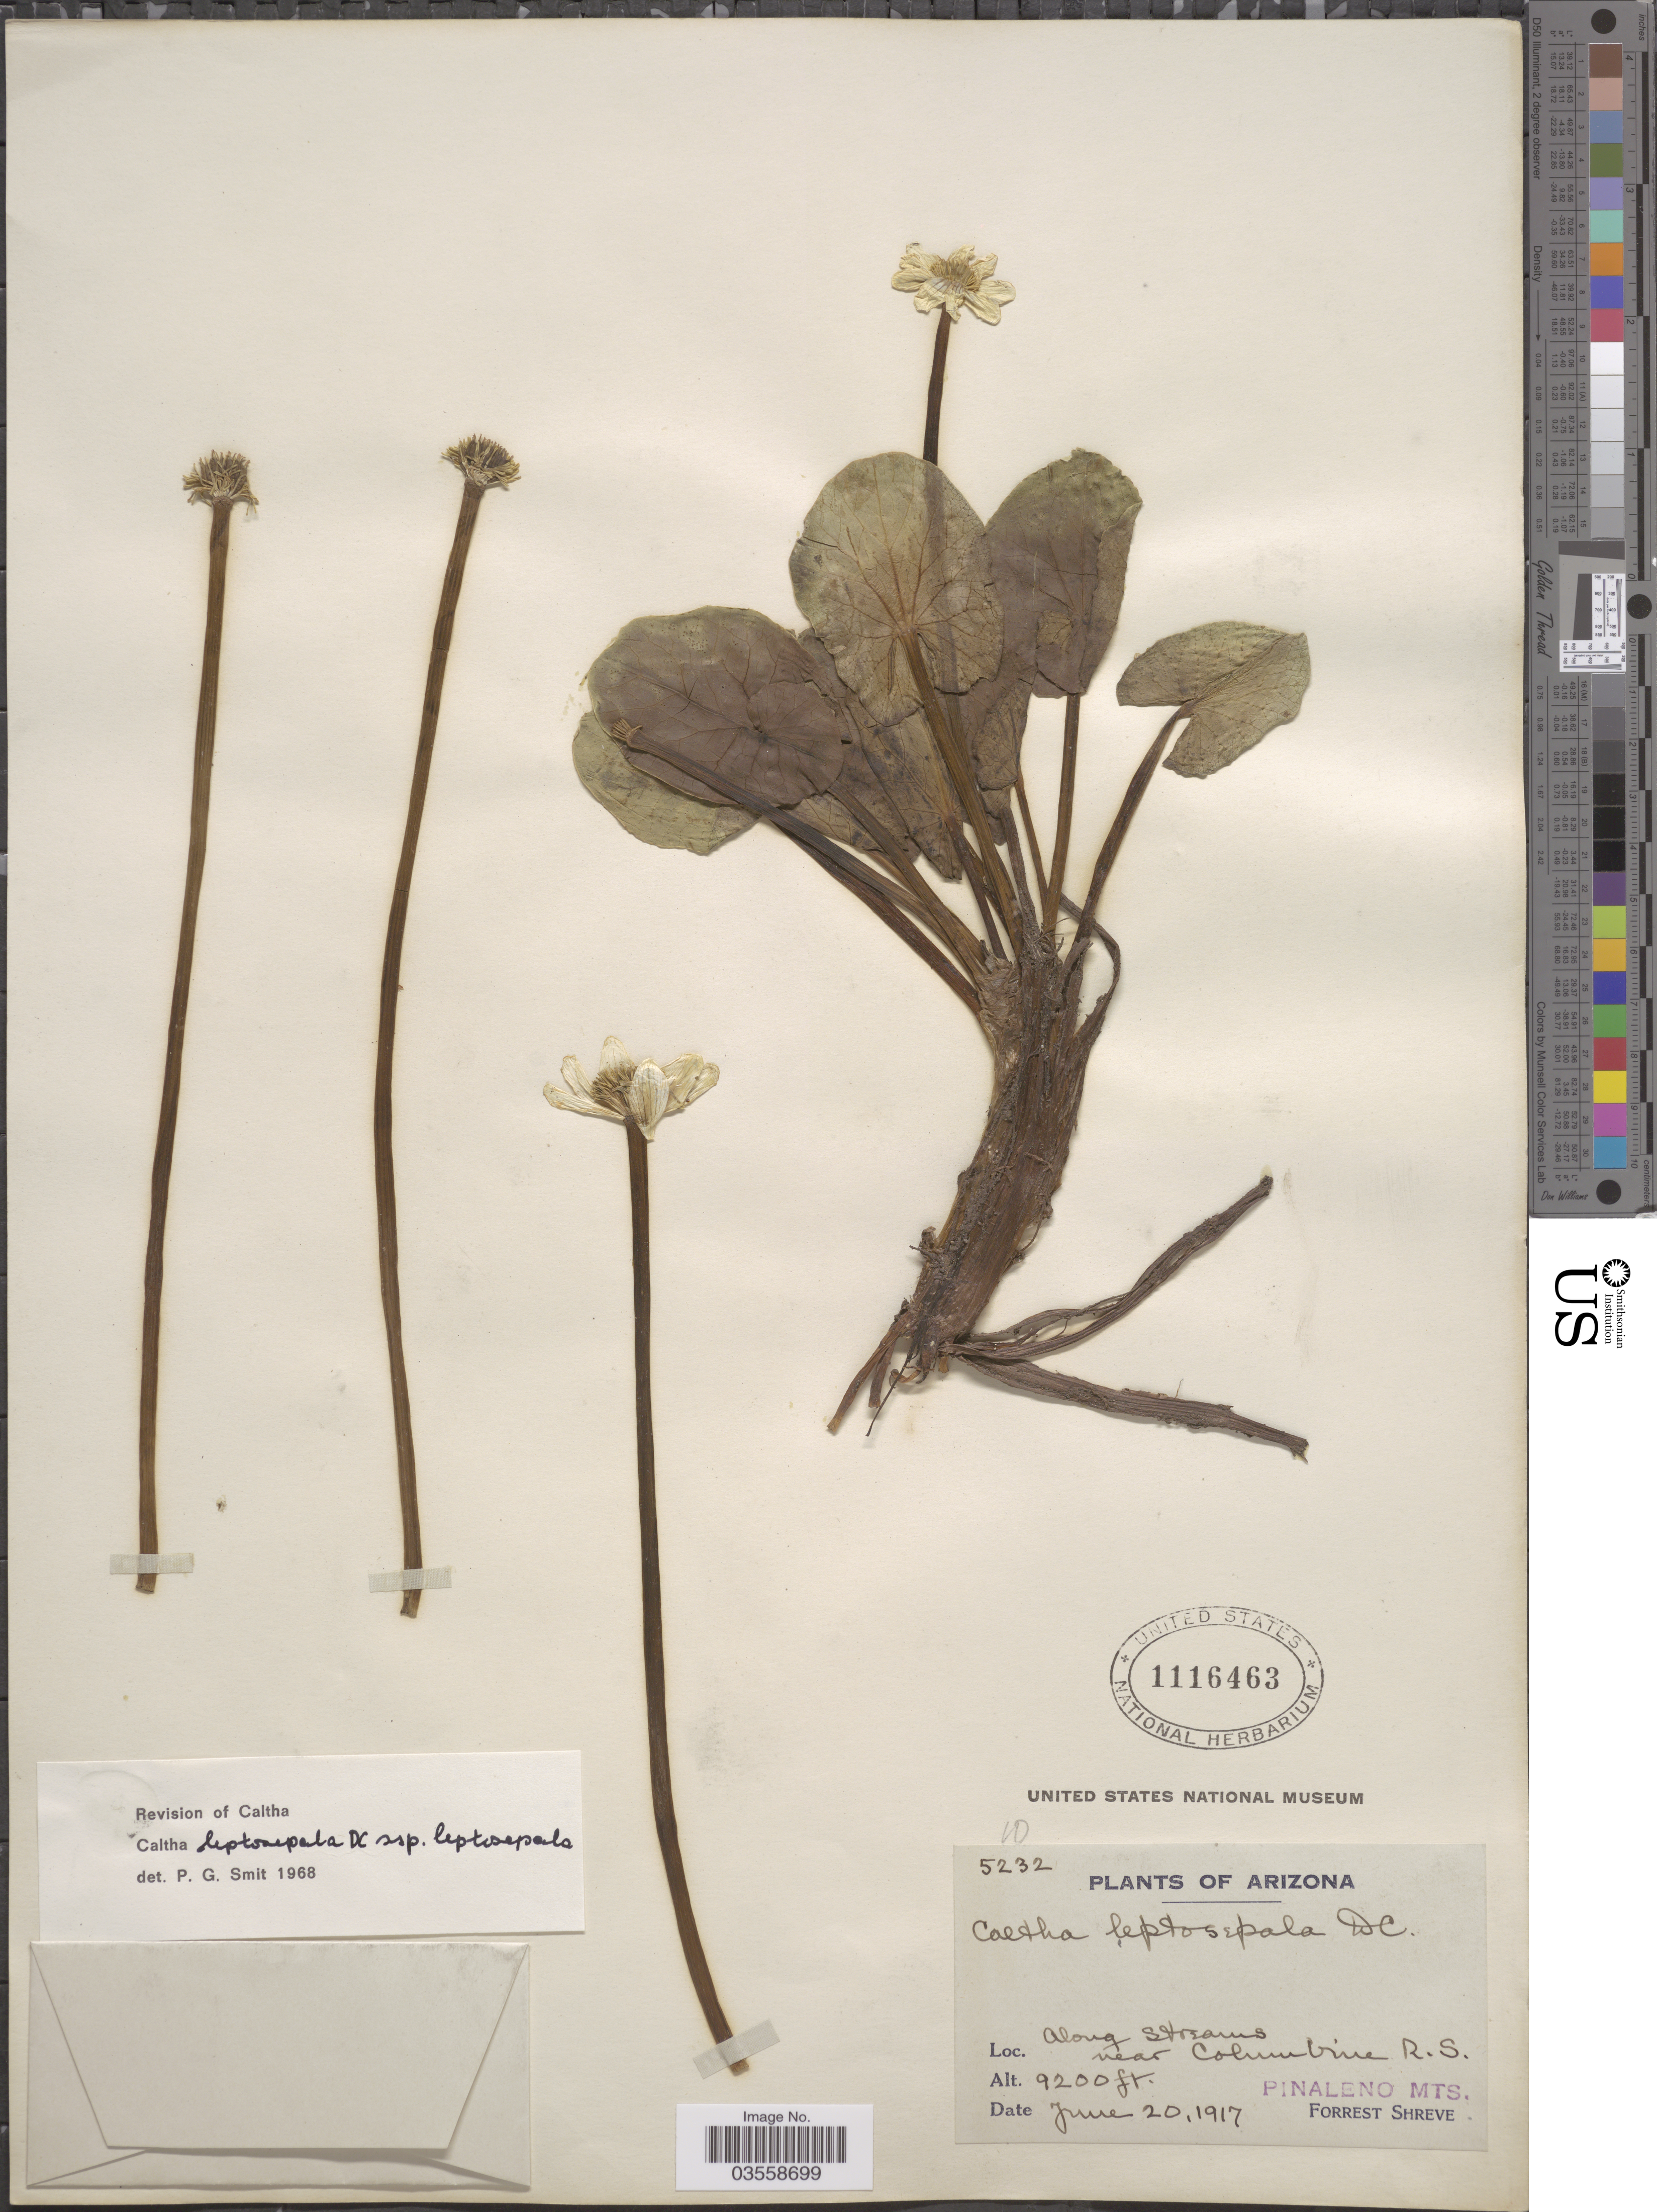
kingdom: Plantae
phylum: Tracheophyta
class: Magnoliopsida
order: Ranunculales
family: Ranunculaceae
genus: Caltha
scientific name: Caltha leptosepala subsp. leptosepala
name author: DC.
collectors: F. Shreve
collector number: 5232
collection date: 1917-06-20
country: United States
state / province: Arizona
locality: Near Columbine R.S. Pinaleno Mts.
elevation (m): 2804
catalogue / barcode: US 1116463